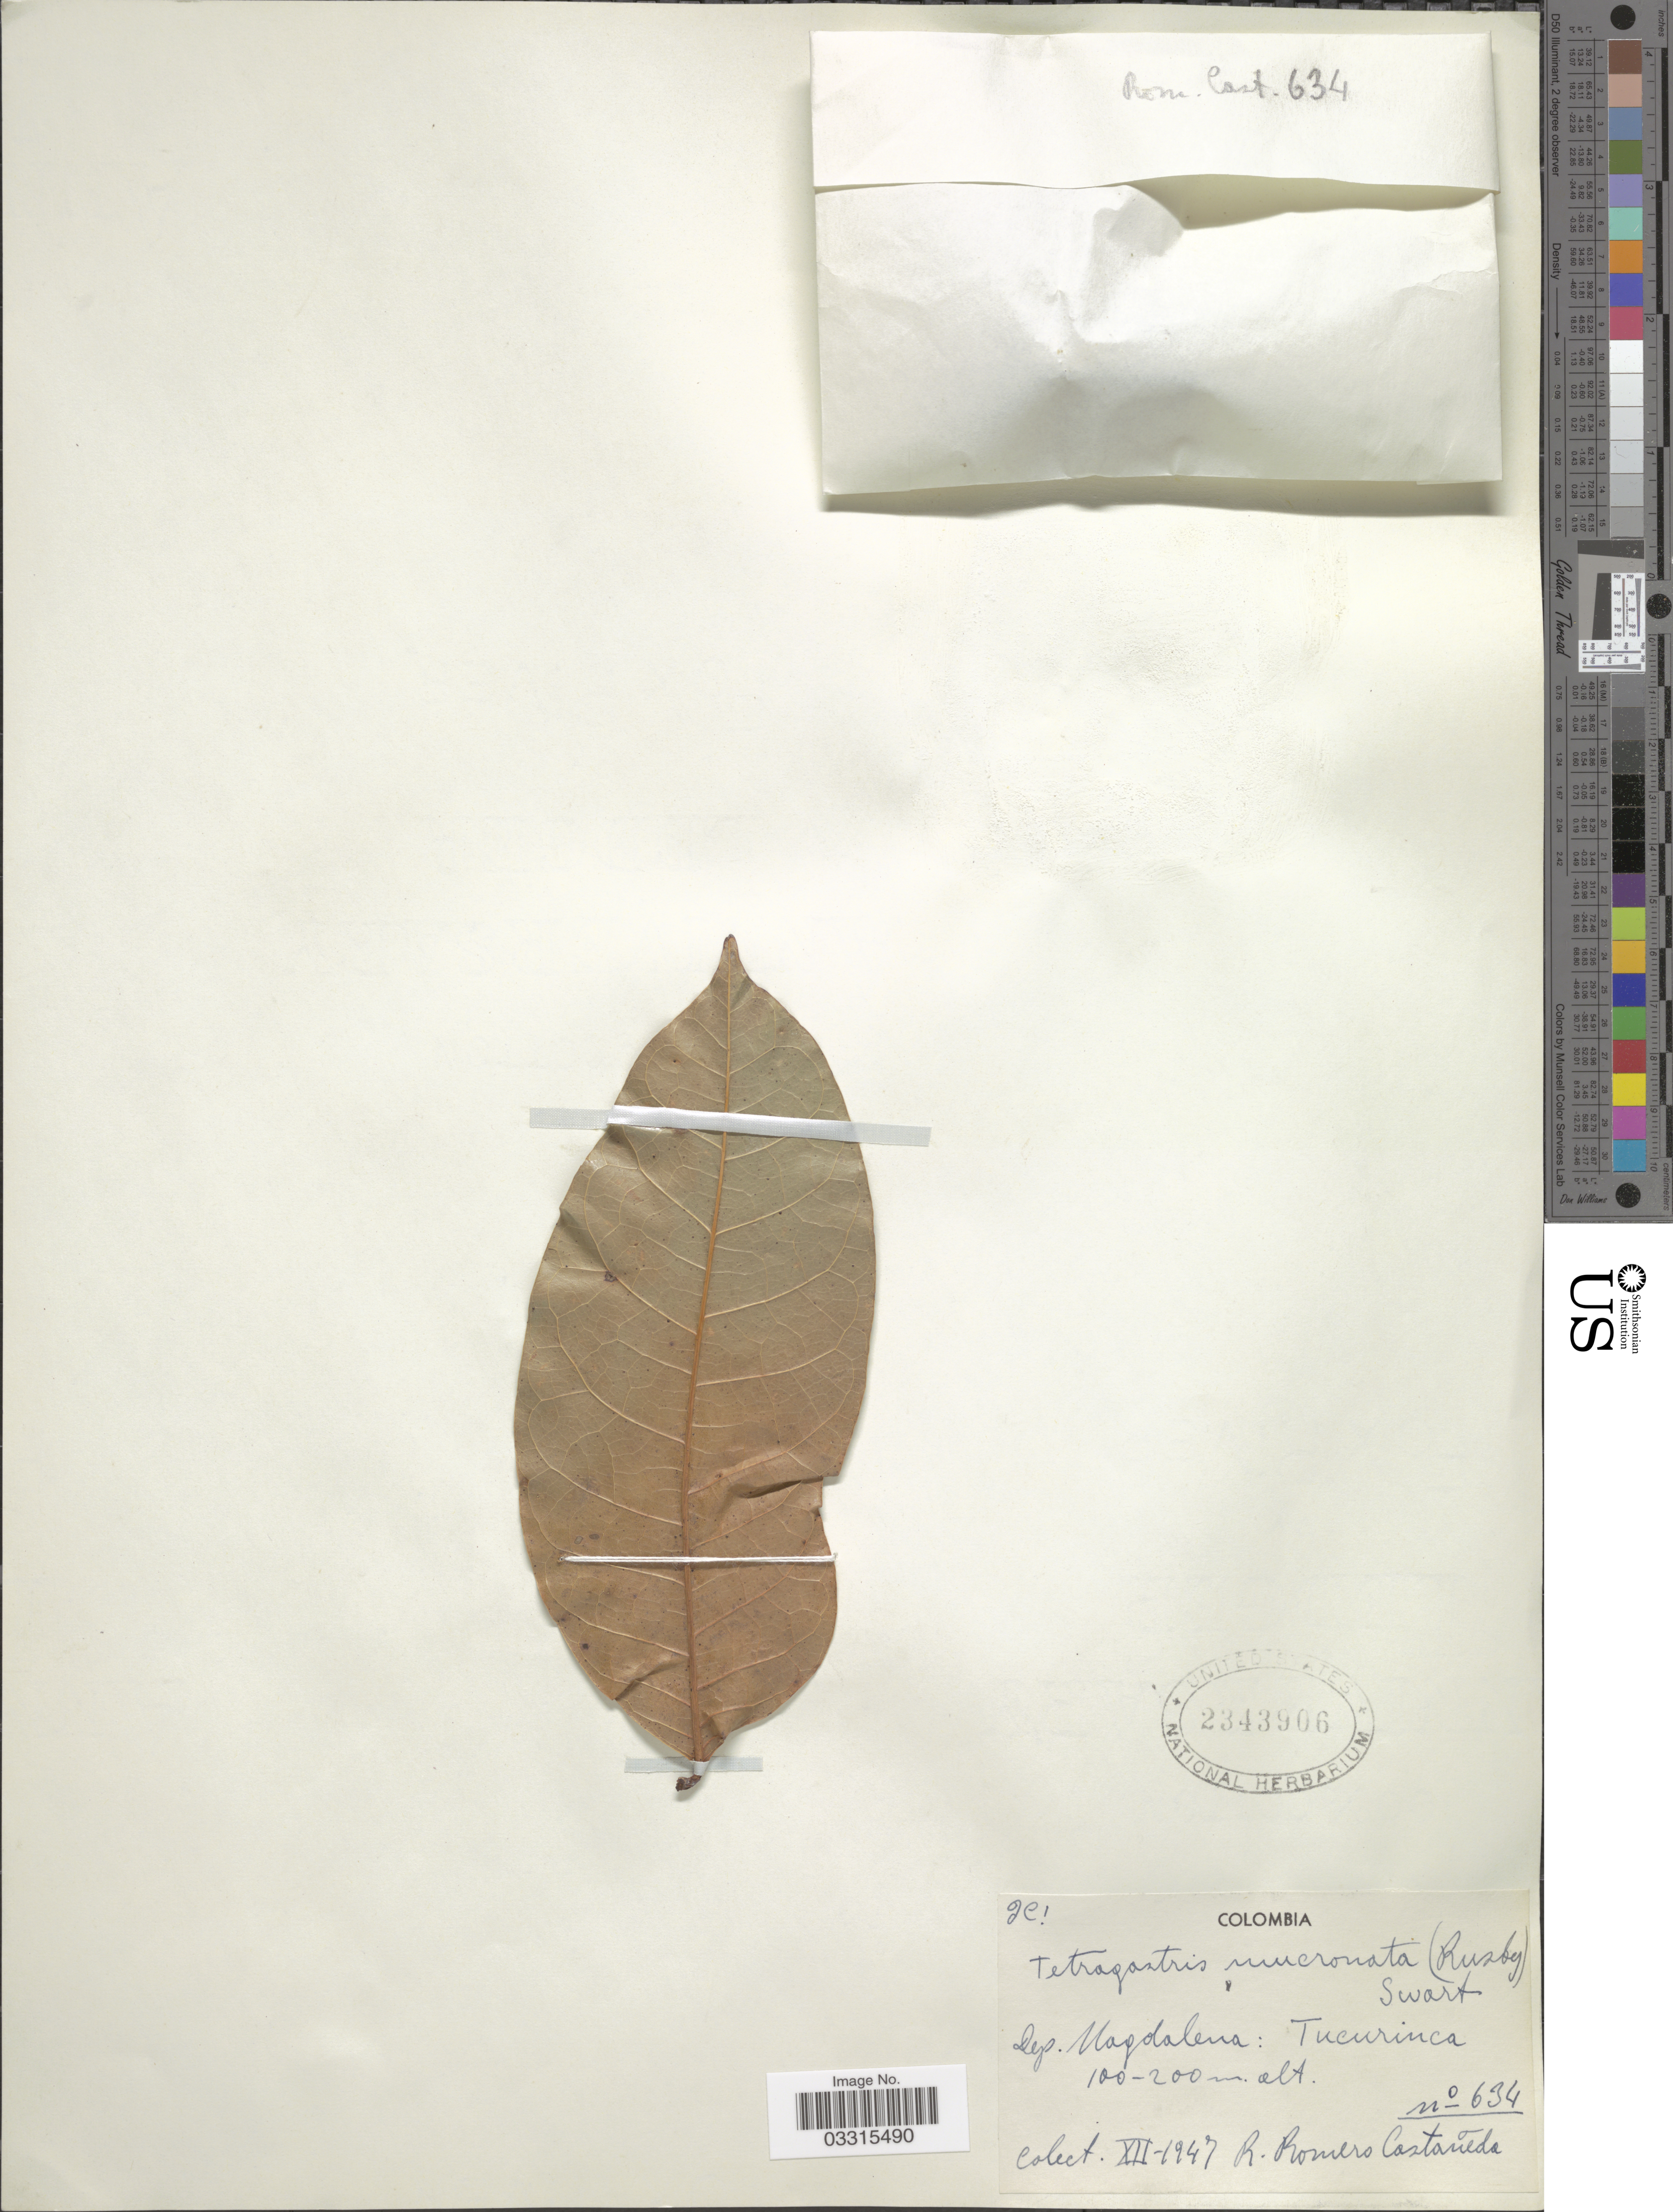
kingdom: Plantae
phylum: Tracheophyta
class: Magnoliopsida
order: Sapindales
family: Burseraceae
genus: Protium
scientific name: Protium mucronatum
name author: Rusby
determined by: Daly, Douglas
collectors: R. Romero Castañeda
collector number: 634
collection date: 1947-12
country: Colombia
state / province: Magdalena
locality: Dep. Magdalena.: Tucurinca.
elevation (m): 100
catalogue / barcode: US 2343906